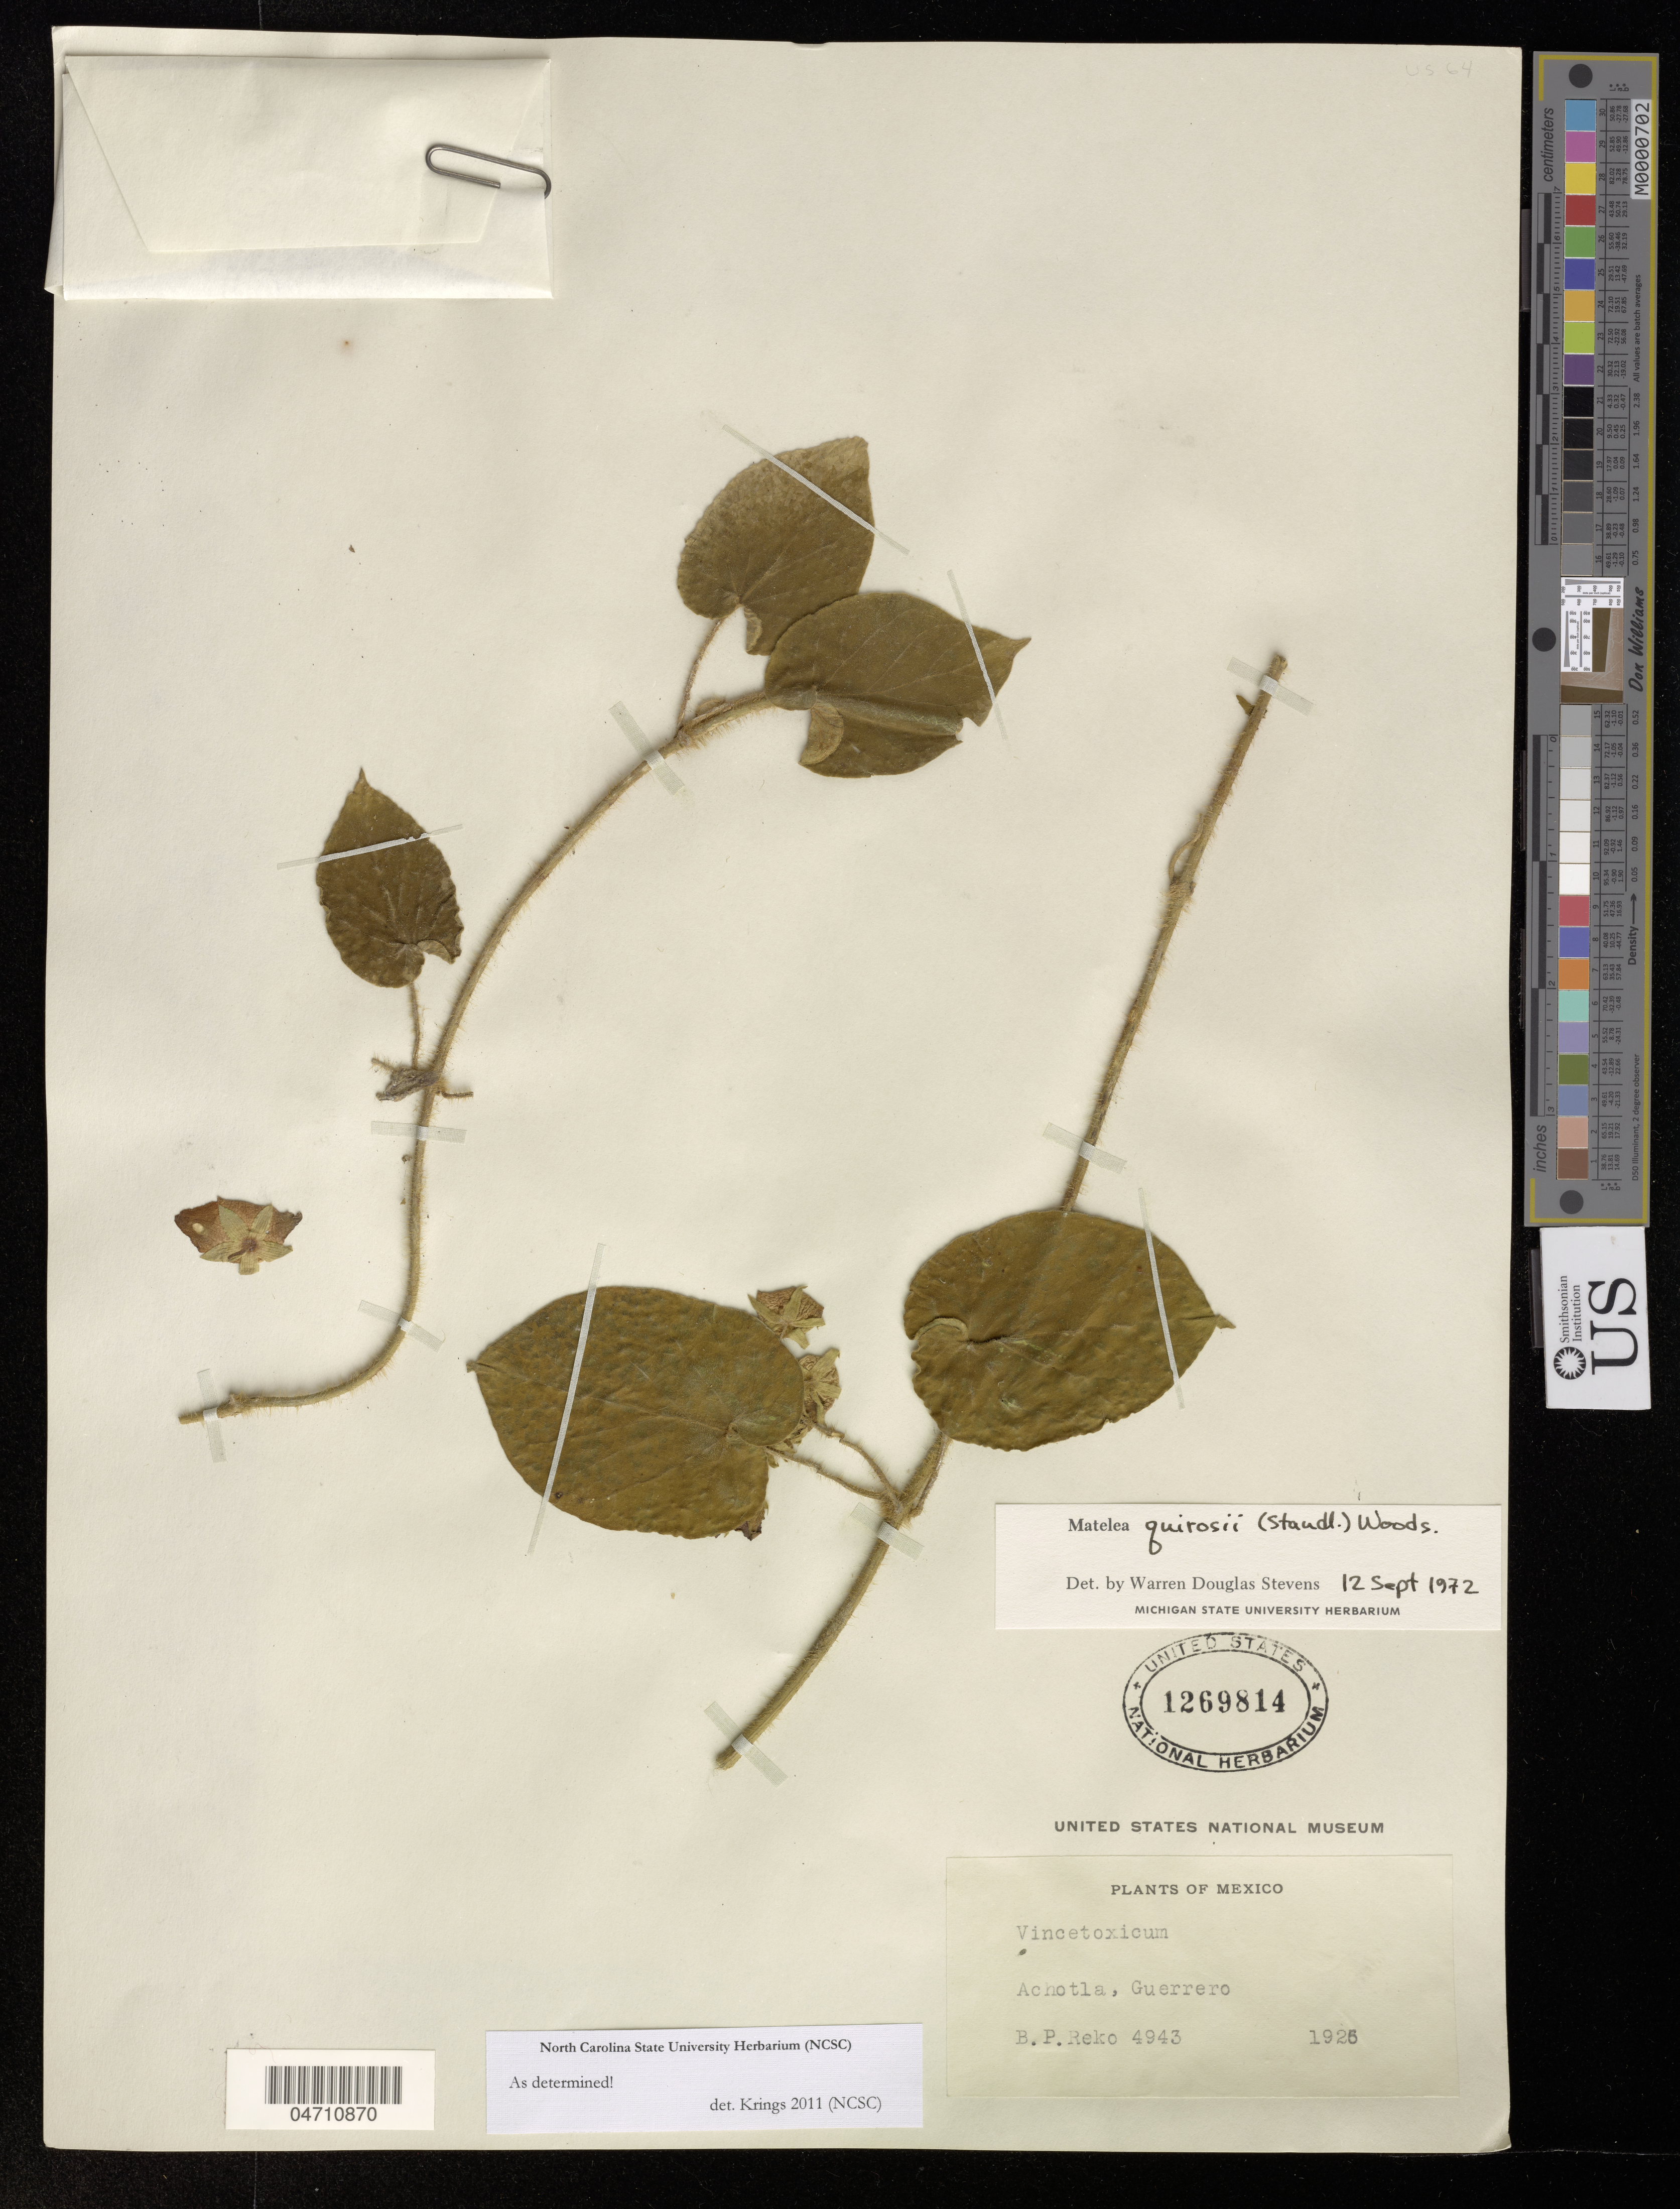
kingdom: Plantae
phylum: Tracheophyta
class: Magnoliopsida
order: Gentianales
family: Apocynaceae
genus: Matelea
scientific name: Matelea quirosii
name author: (Standl.) Woodson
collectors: B. P. Reko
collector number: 4943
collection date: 1925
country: Mexico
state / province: Guerrero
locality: Achotla.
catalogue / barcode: US 1269814